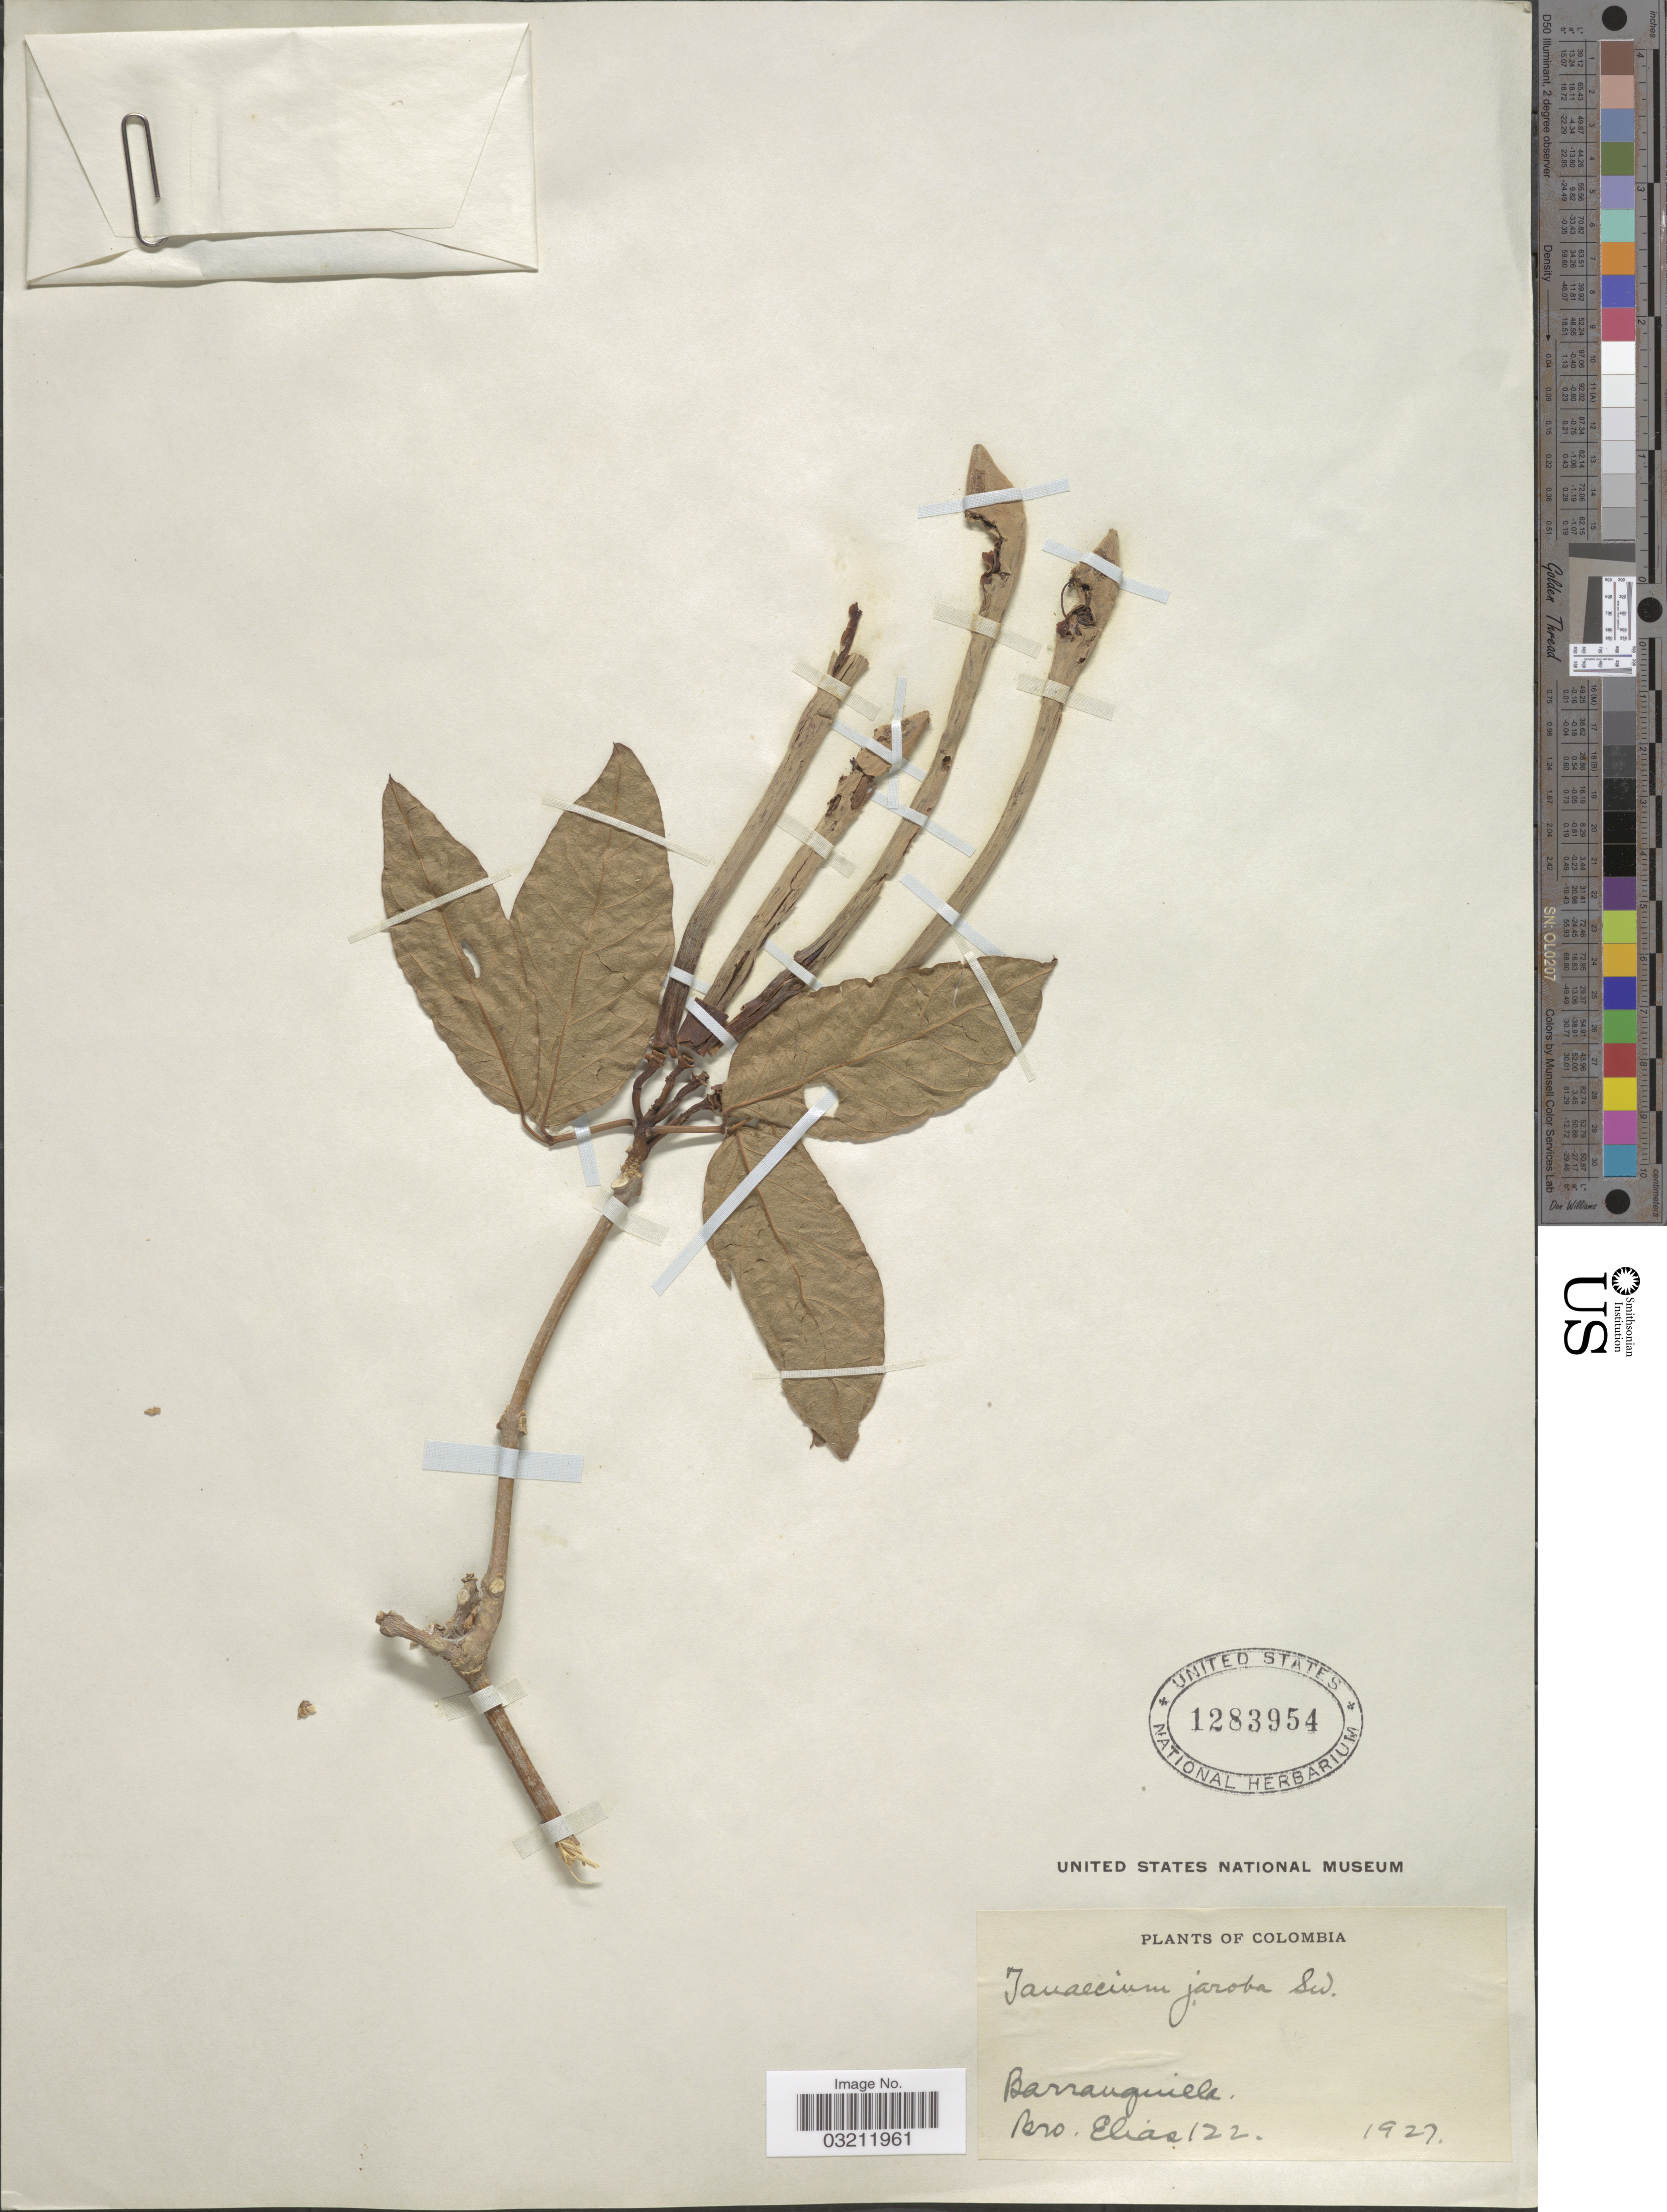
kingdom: Plantae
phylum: Tracheophyta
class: Magnoliopsida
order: Lamiales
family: Bignoniaceae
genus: Tanaecium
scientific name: Tanaecium jaroba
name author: Sw.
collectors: Bro. Elias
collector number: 122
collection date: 1927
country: Colombia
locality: Barranquilla.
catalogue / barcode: US 1283954